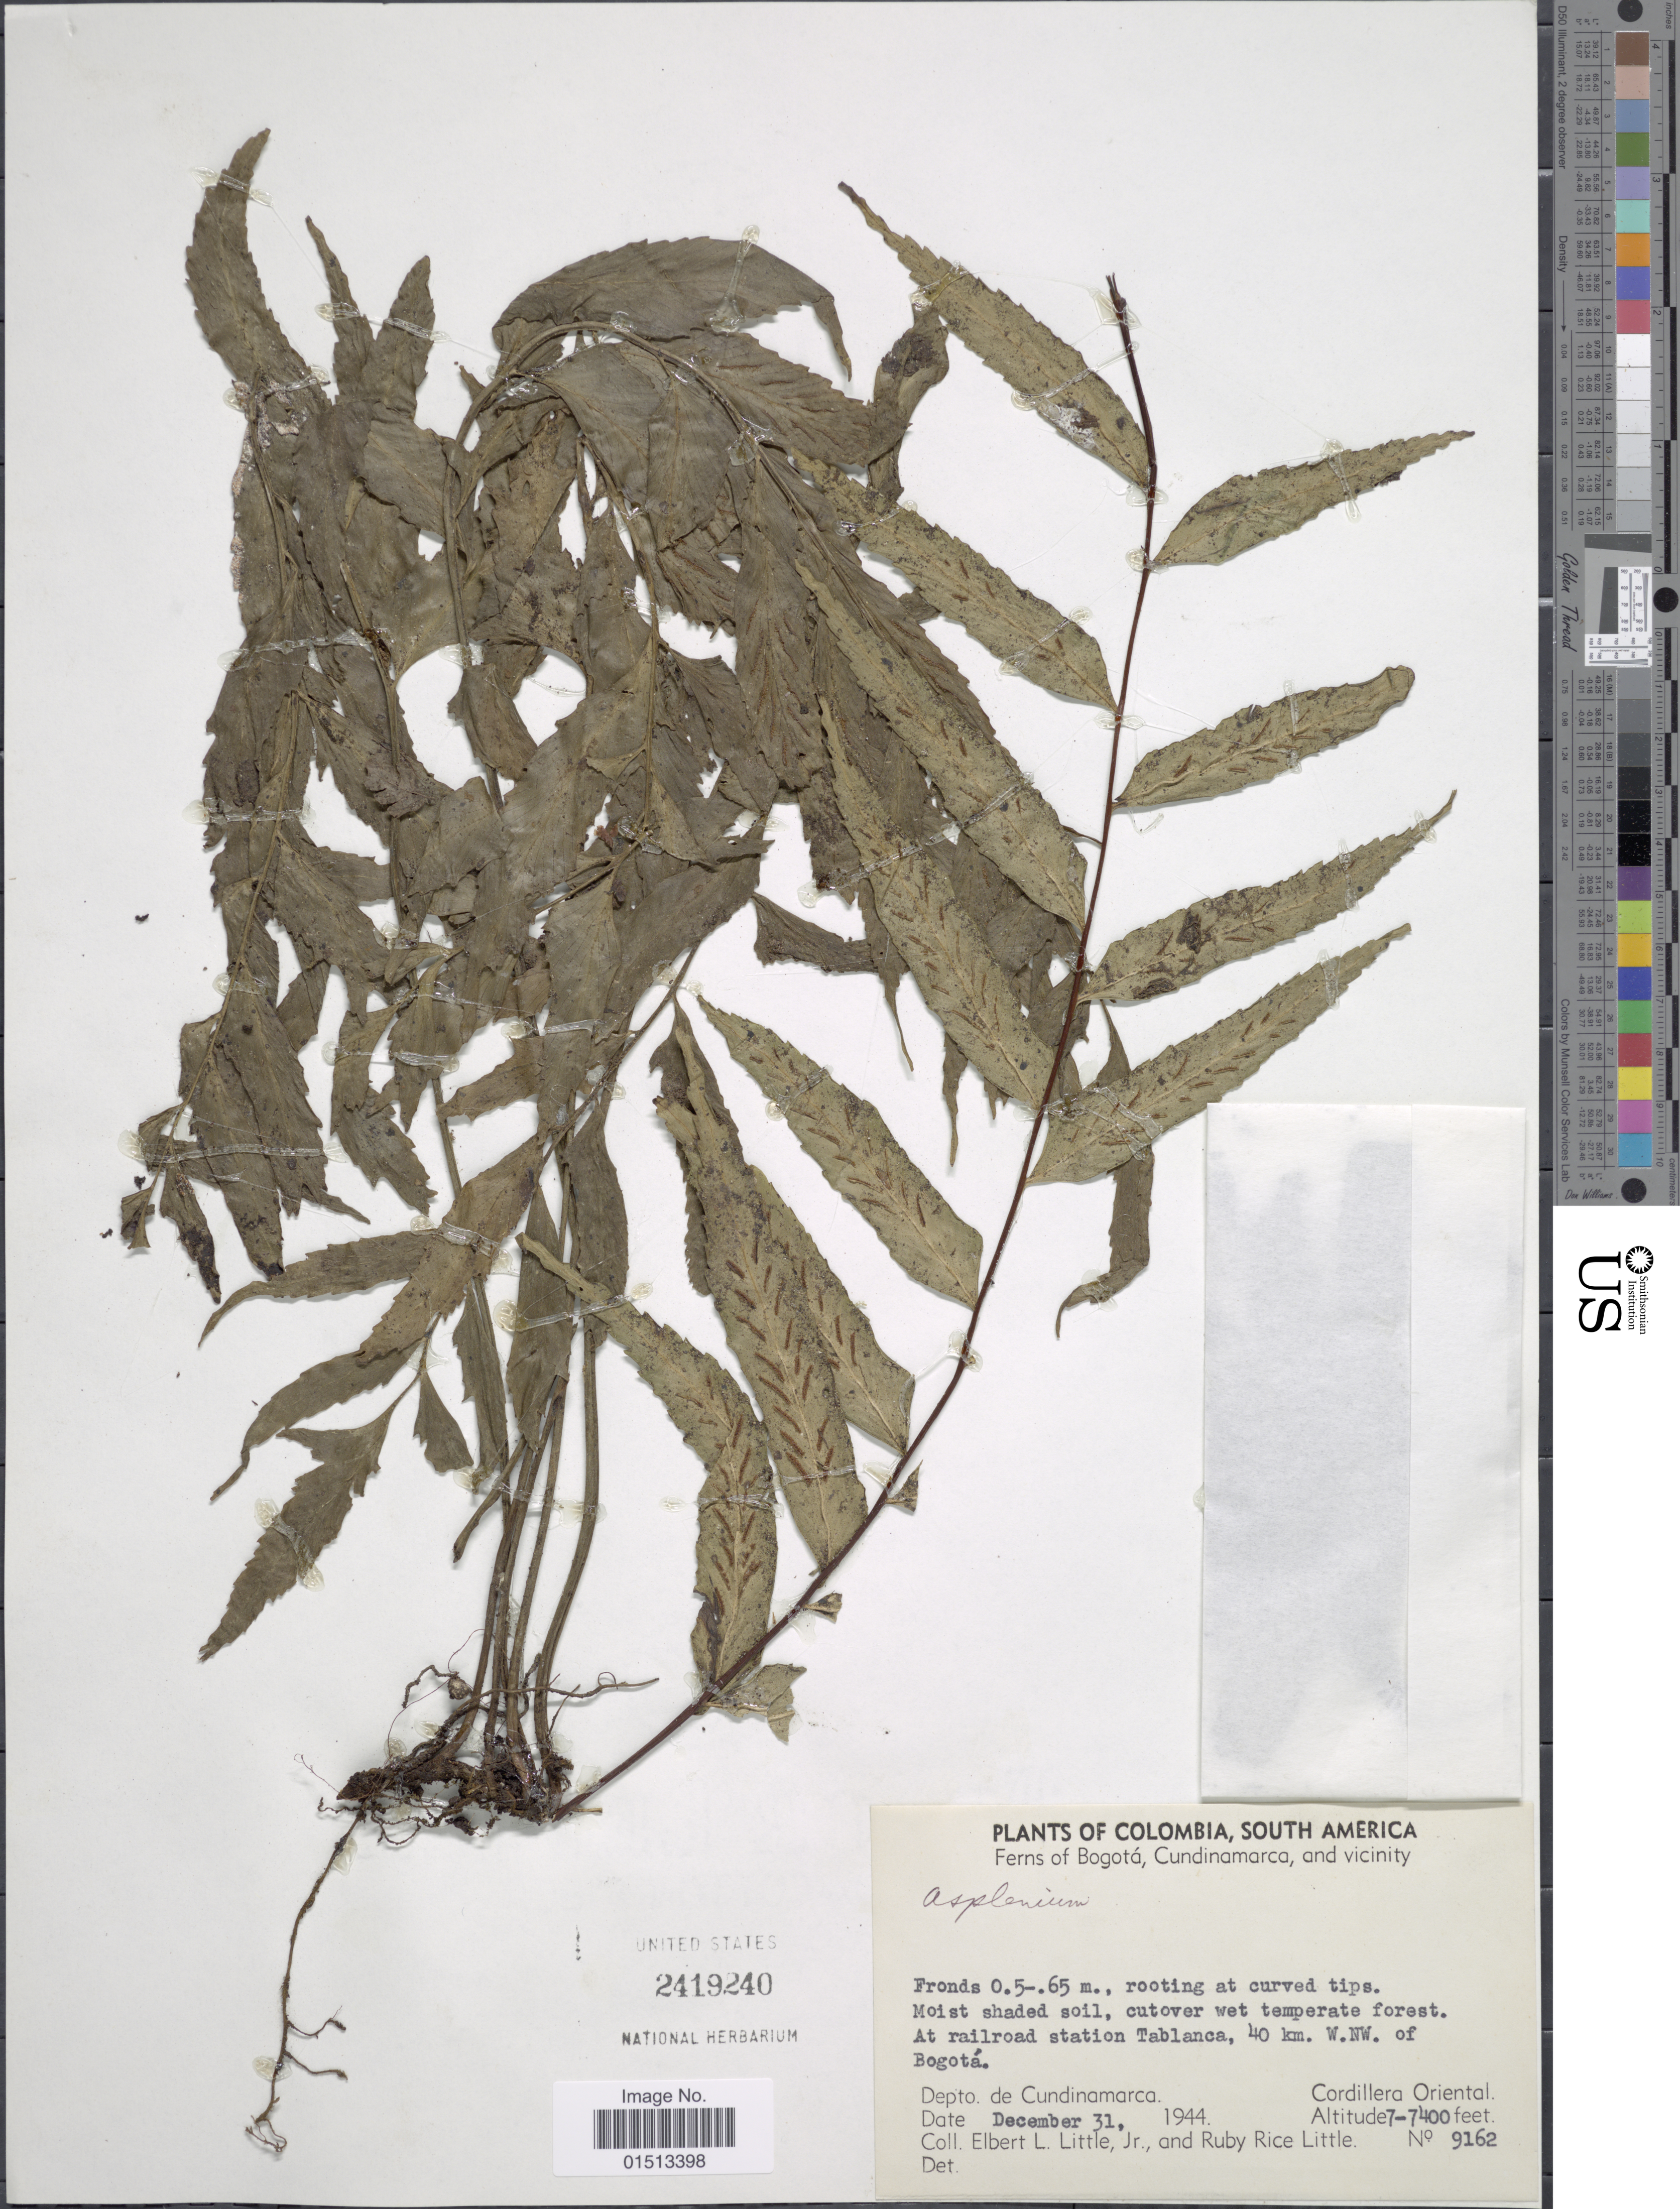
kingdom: Plantae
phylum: Tracheophyta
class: Polypodiopsida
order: Polypodiales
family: Aspleniaceae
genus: Asplenium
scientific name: Asplenium sp.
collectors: E. L. Little & R. R. Little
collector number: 9162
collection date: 1944-12-31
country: Colombia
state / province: Cundinamarca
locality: Bogotá, at railroad station Tablanca, 40 km. W. NW. of Bogotá. Cordillera Oriental.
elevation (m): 2134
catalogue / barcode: US 2419240